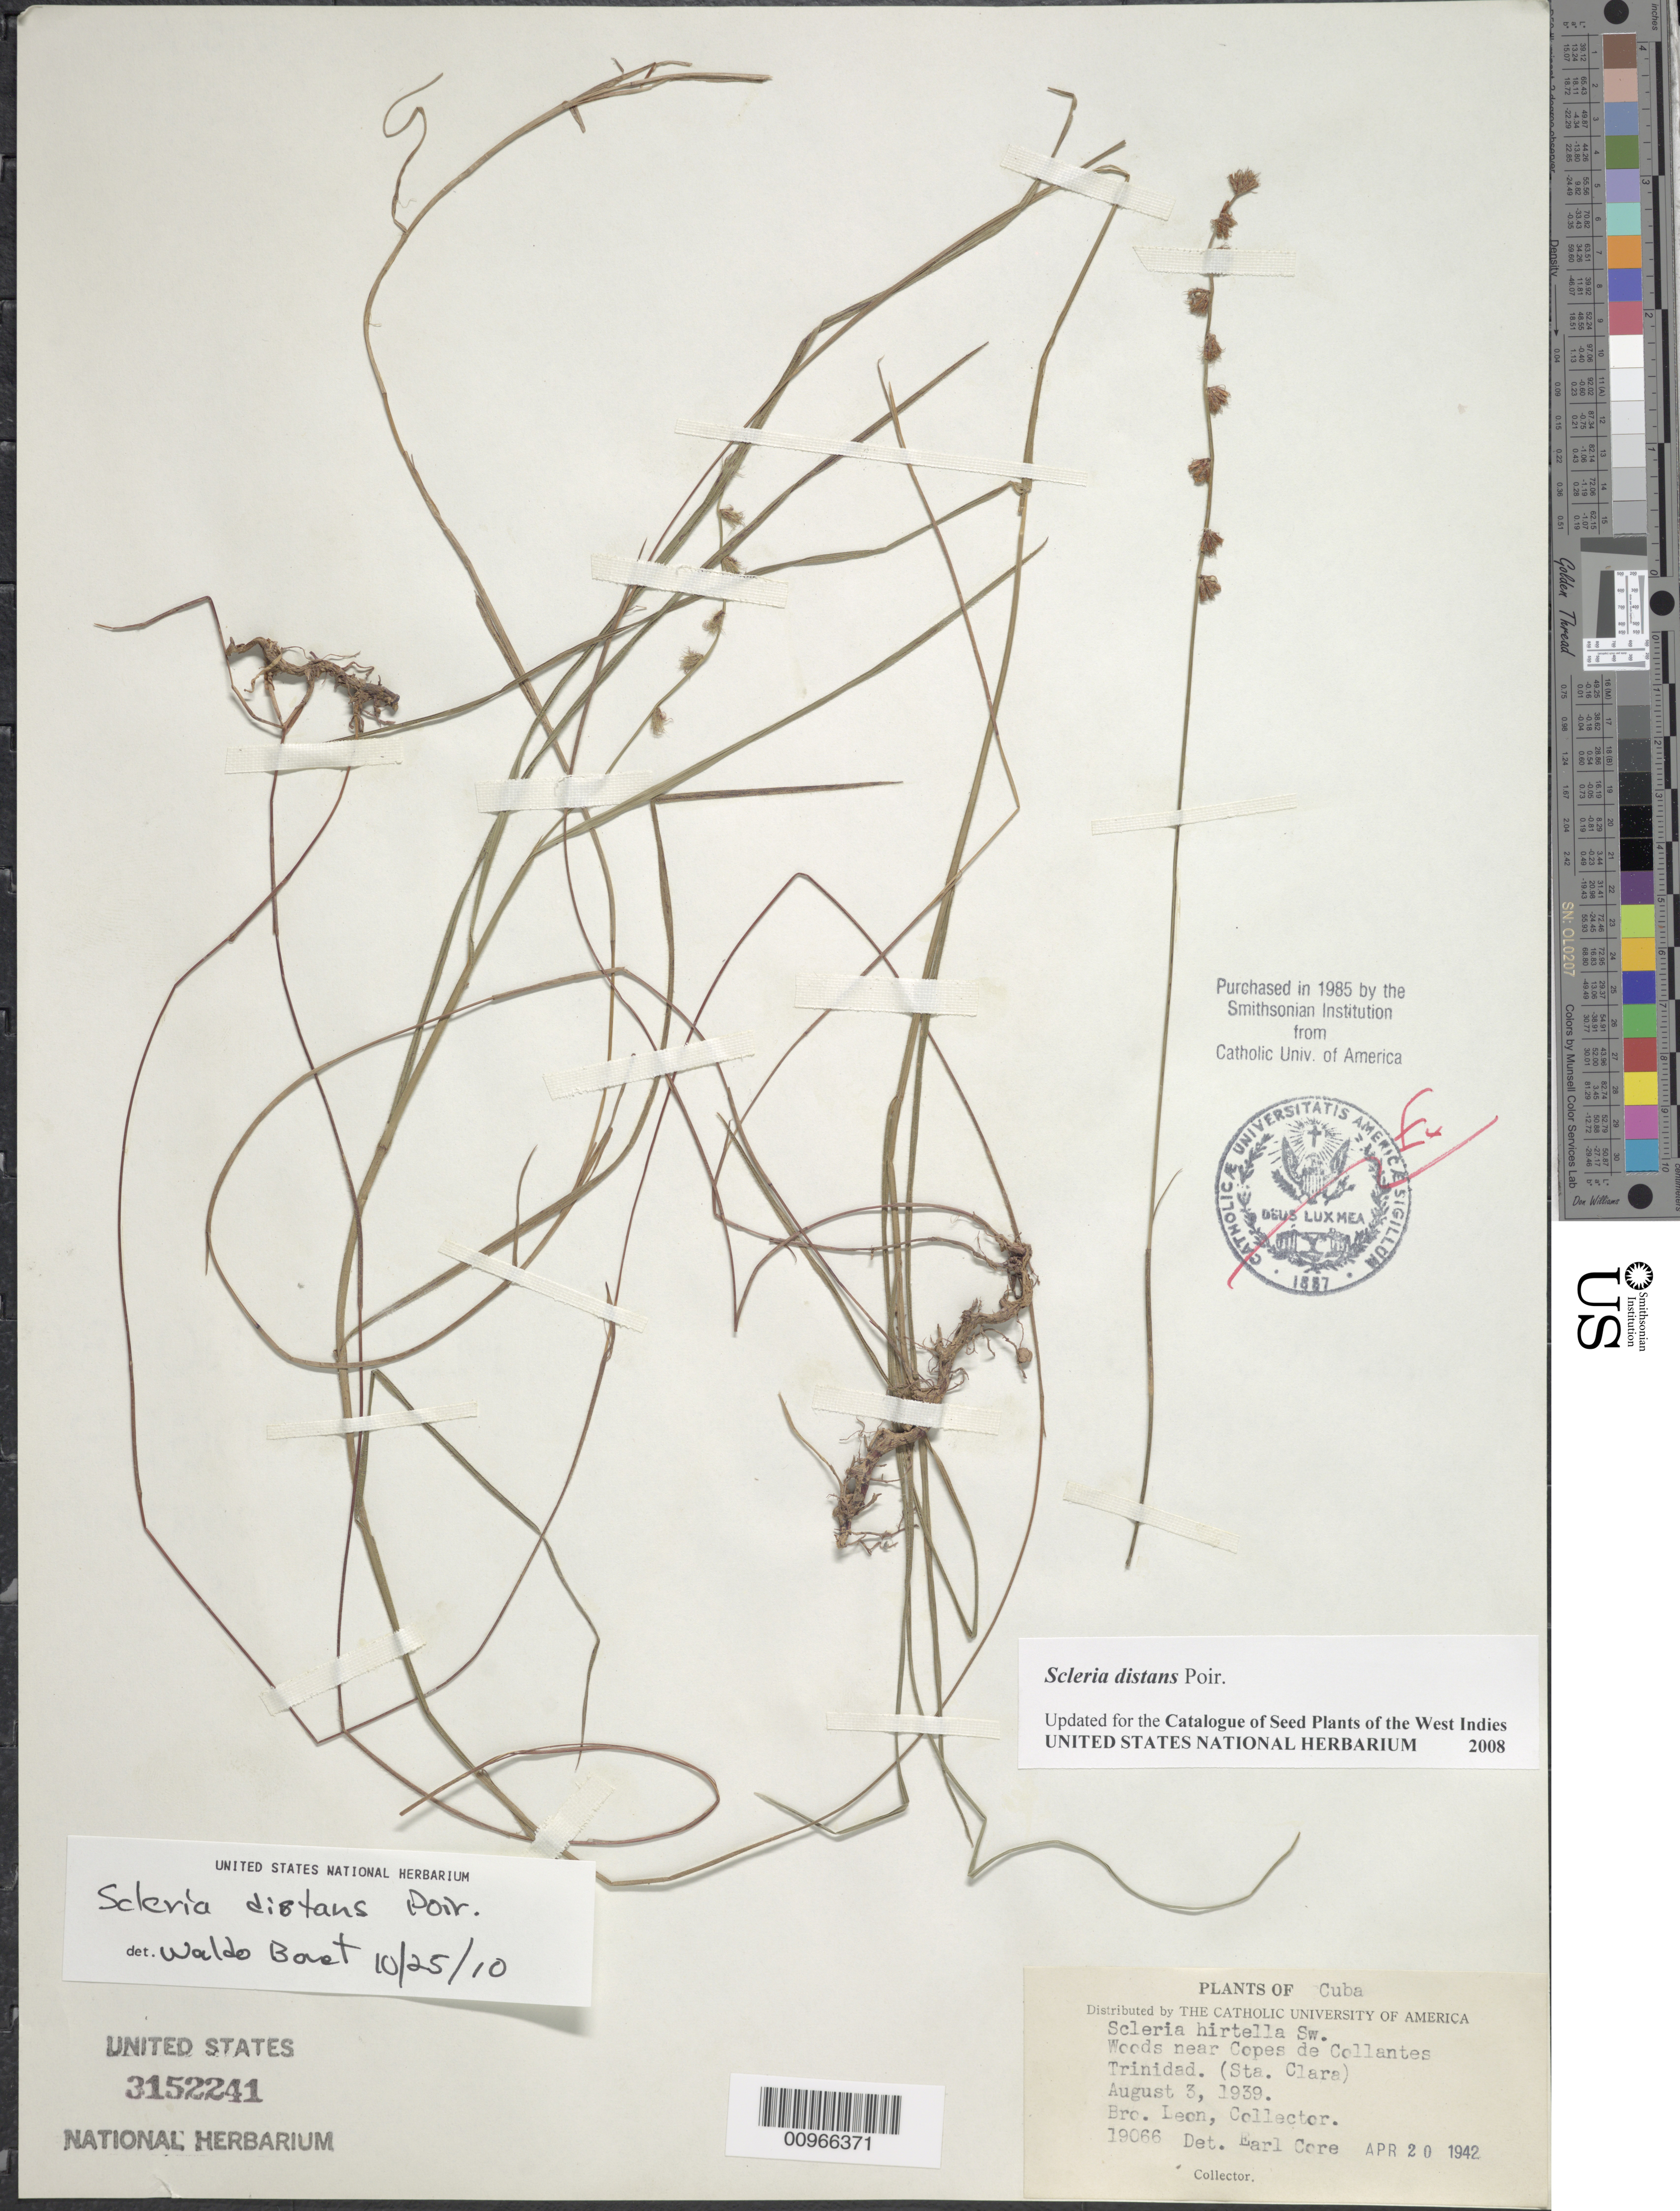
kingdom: Plantae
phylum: Tracheophyta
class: Liliopsida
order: Poales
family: Cyperaceae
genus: Scleria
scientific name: Scleria distans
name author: Poir.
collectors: Bro. León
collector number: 19066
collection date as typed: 03 Aug 1939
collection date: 1939-08-03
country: Cuba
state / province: Las Villas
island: Cuba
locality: Near Copes de Collantes, Trinidad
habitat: Woods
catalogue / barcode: US 3152241